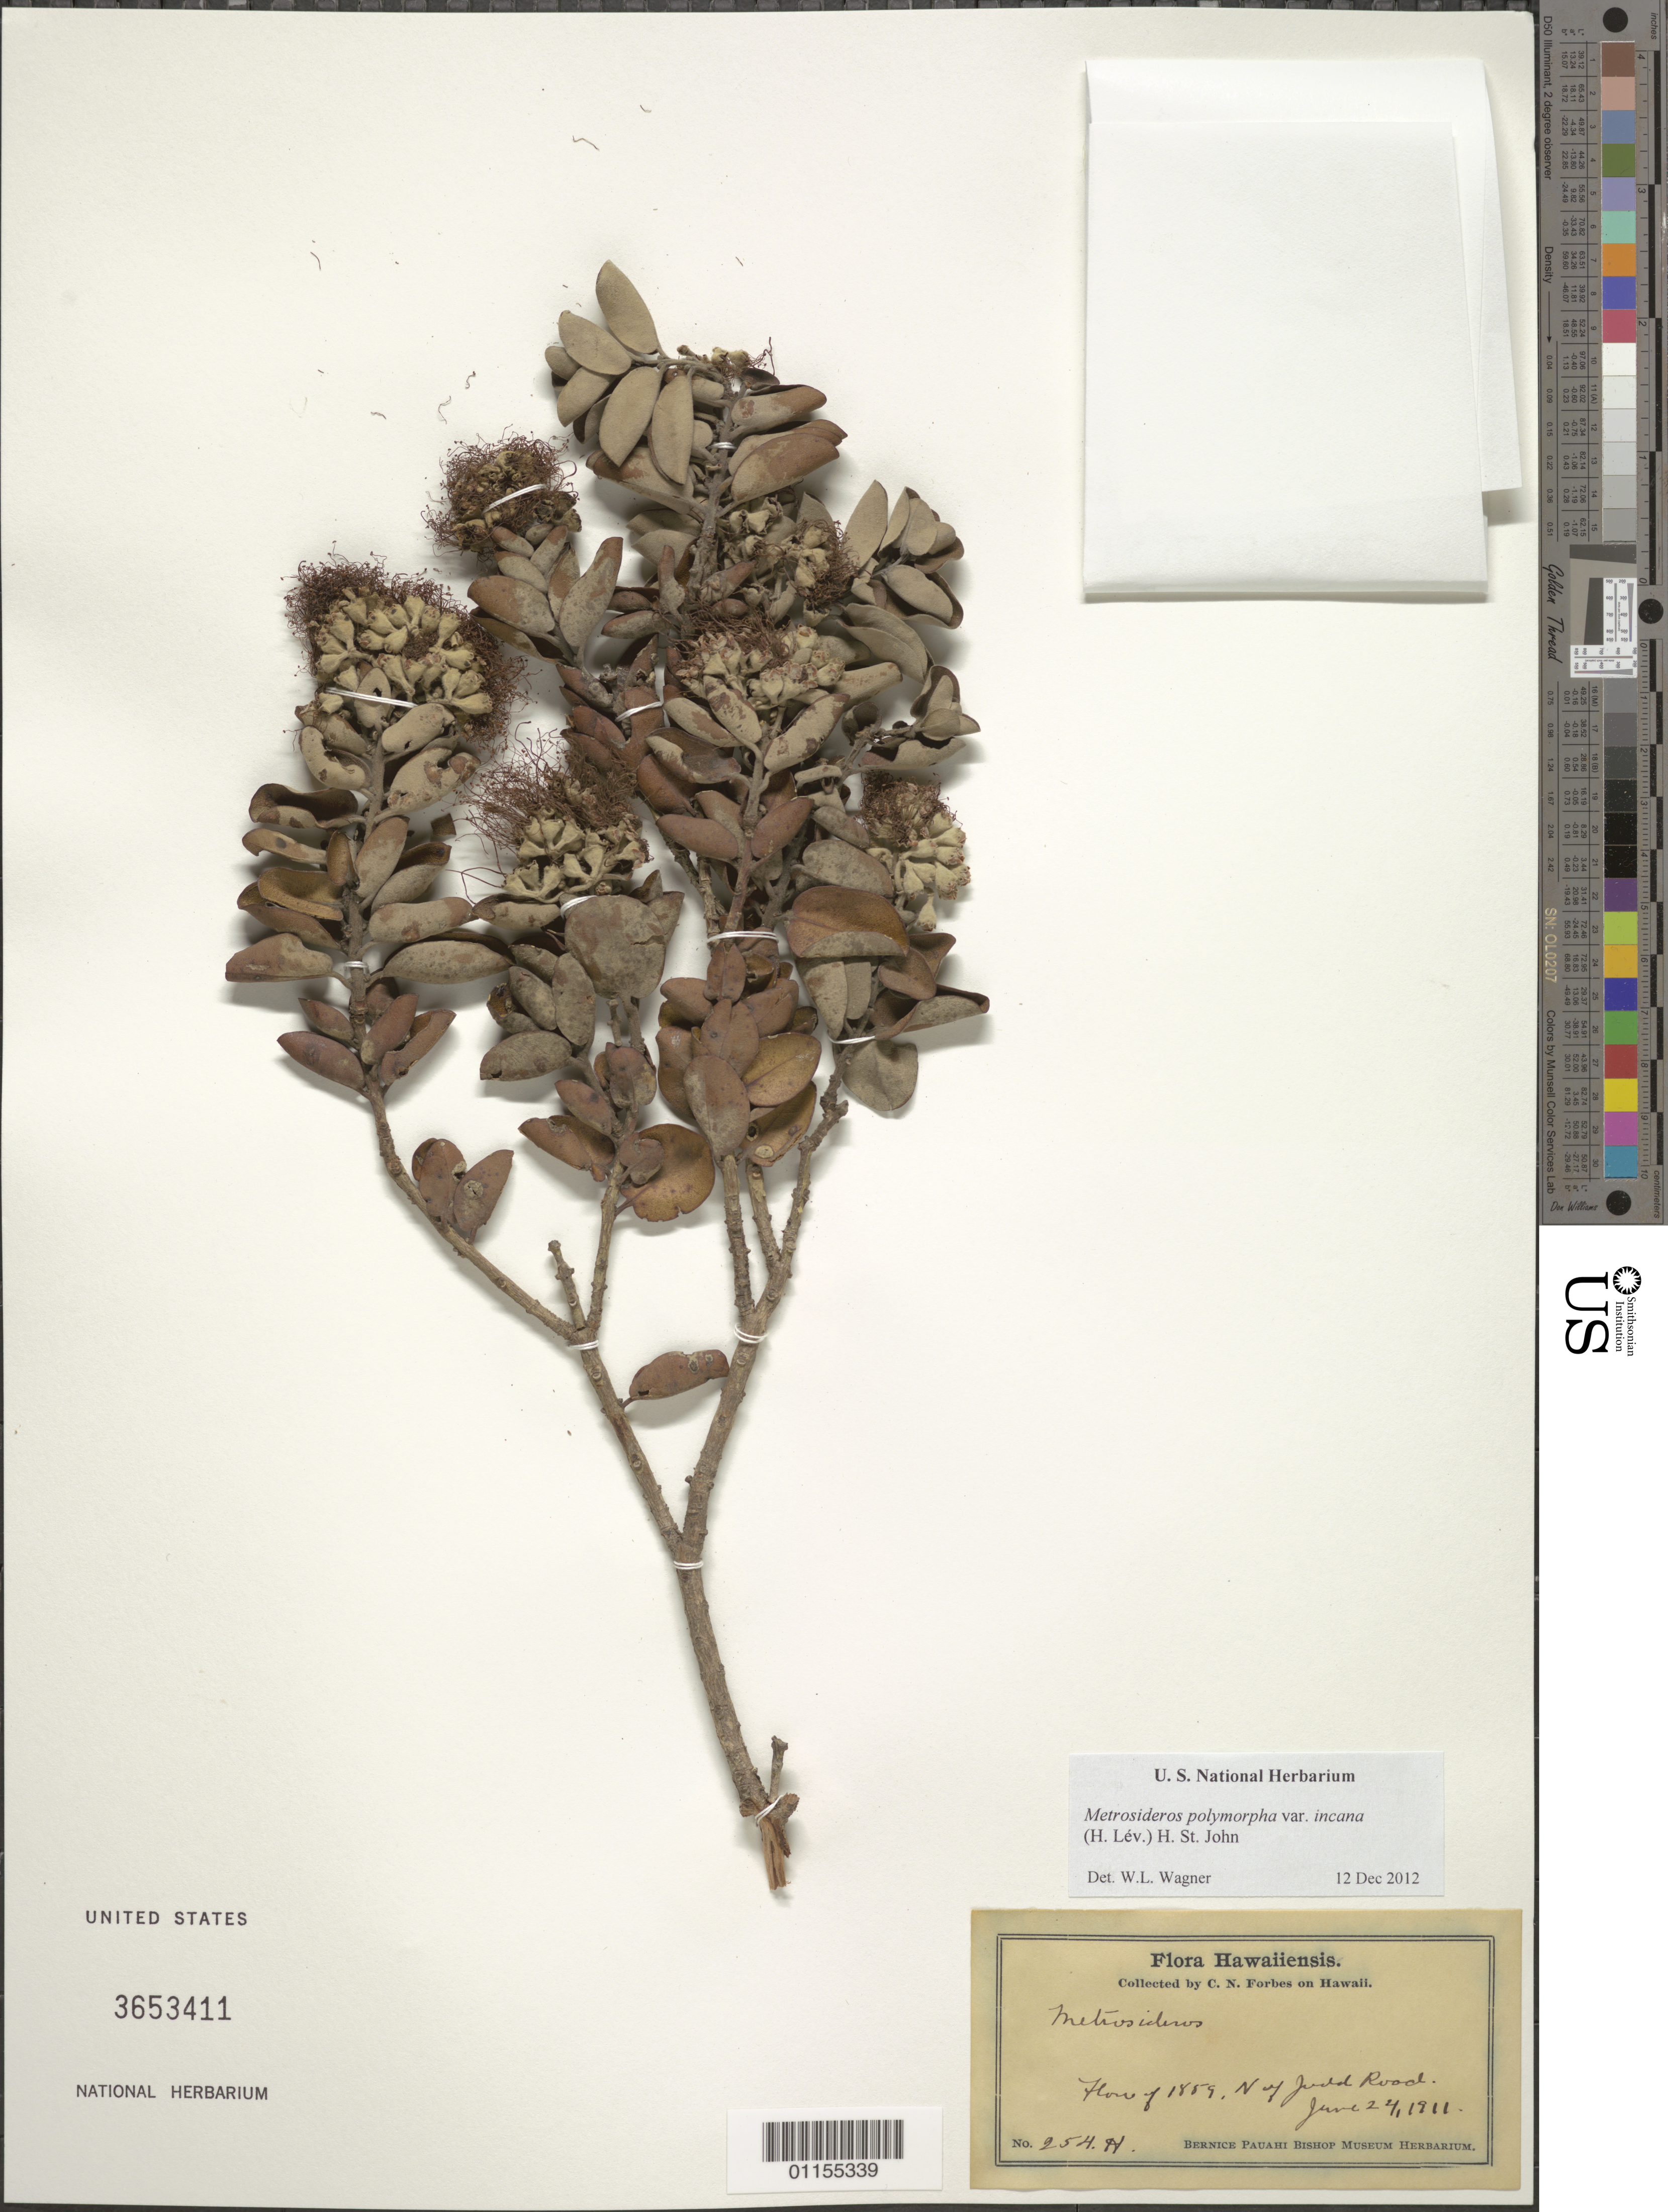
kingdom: Plantae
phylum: Tracheophyta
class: Magnoliopsida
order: Myrtales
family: Myrtaceae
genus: Metrosideros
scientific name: Metrosideros polymorpha var. incana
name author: H. St. John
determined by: Wagner, W. L., (BOT), Smithsonian Institution - National Museum of Natural History (UNITED STATES)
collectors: C. N. Forbes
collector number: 254.H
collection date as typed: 24 Jun 1911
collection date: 1911-06-24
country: United States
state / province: Hawaii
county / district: Hawaii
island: Hawaii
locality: Flow of 1859, N of Judd Road.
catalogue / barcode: US 3653411